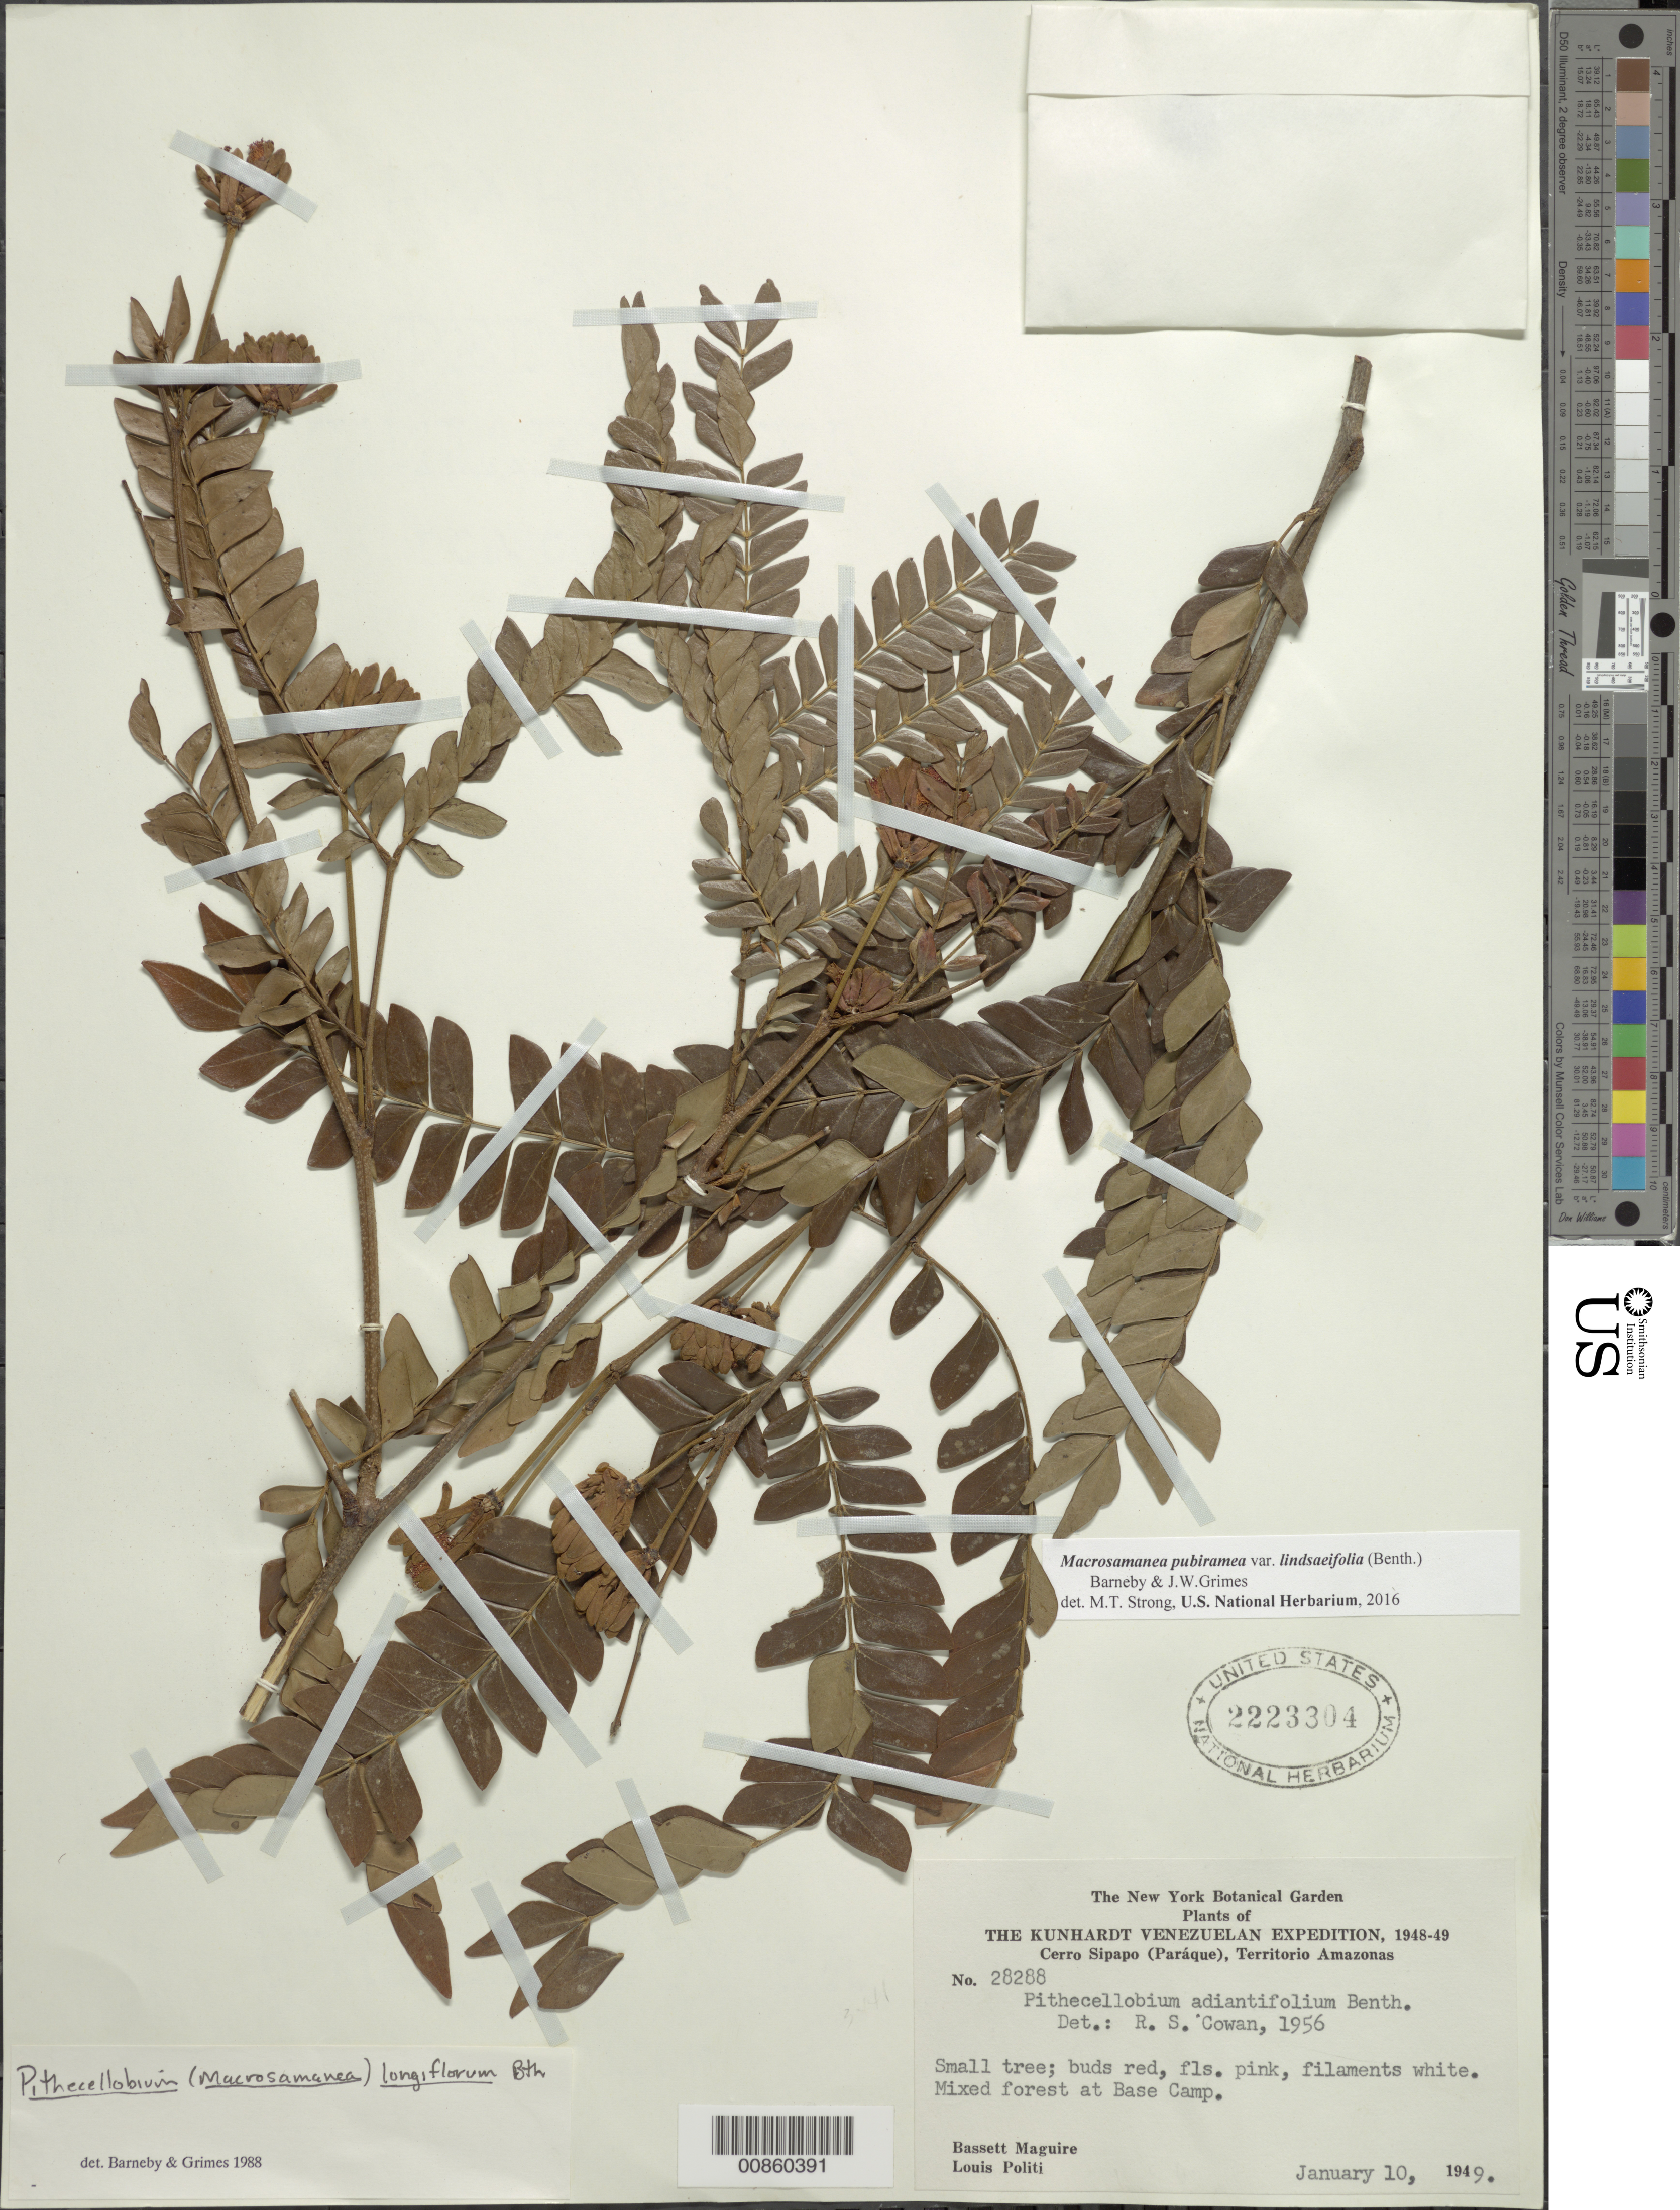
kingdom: Plantae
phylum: Tracheophyta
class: Magnoliopsida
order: Fabales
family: Fabaceae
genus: Macrosamanea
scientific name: Macrosamanea pubiramea var. lindsaeifolia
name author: (Spruce ex Benth.) Barneby & J.W. Grimes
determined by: Strong, M. T., (US), Smithsonian Institution - National Museum of Natural History (UNITED STATES)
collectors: B. Maguire & L. Politi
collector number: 28288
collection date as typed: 10-Jan-49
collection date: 1949-01-10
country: Venezuela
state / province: Amazonas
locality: Cerro Sipapo (Paráque), Base Camp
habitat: Mixed forest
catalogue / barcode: US 2223304